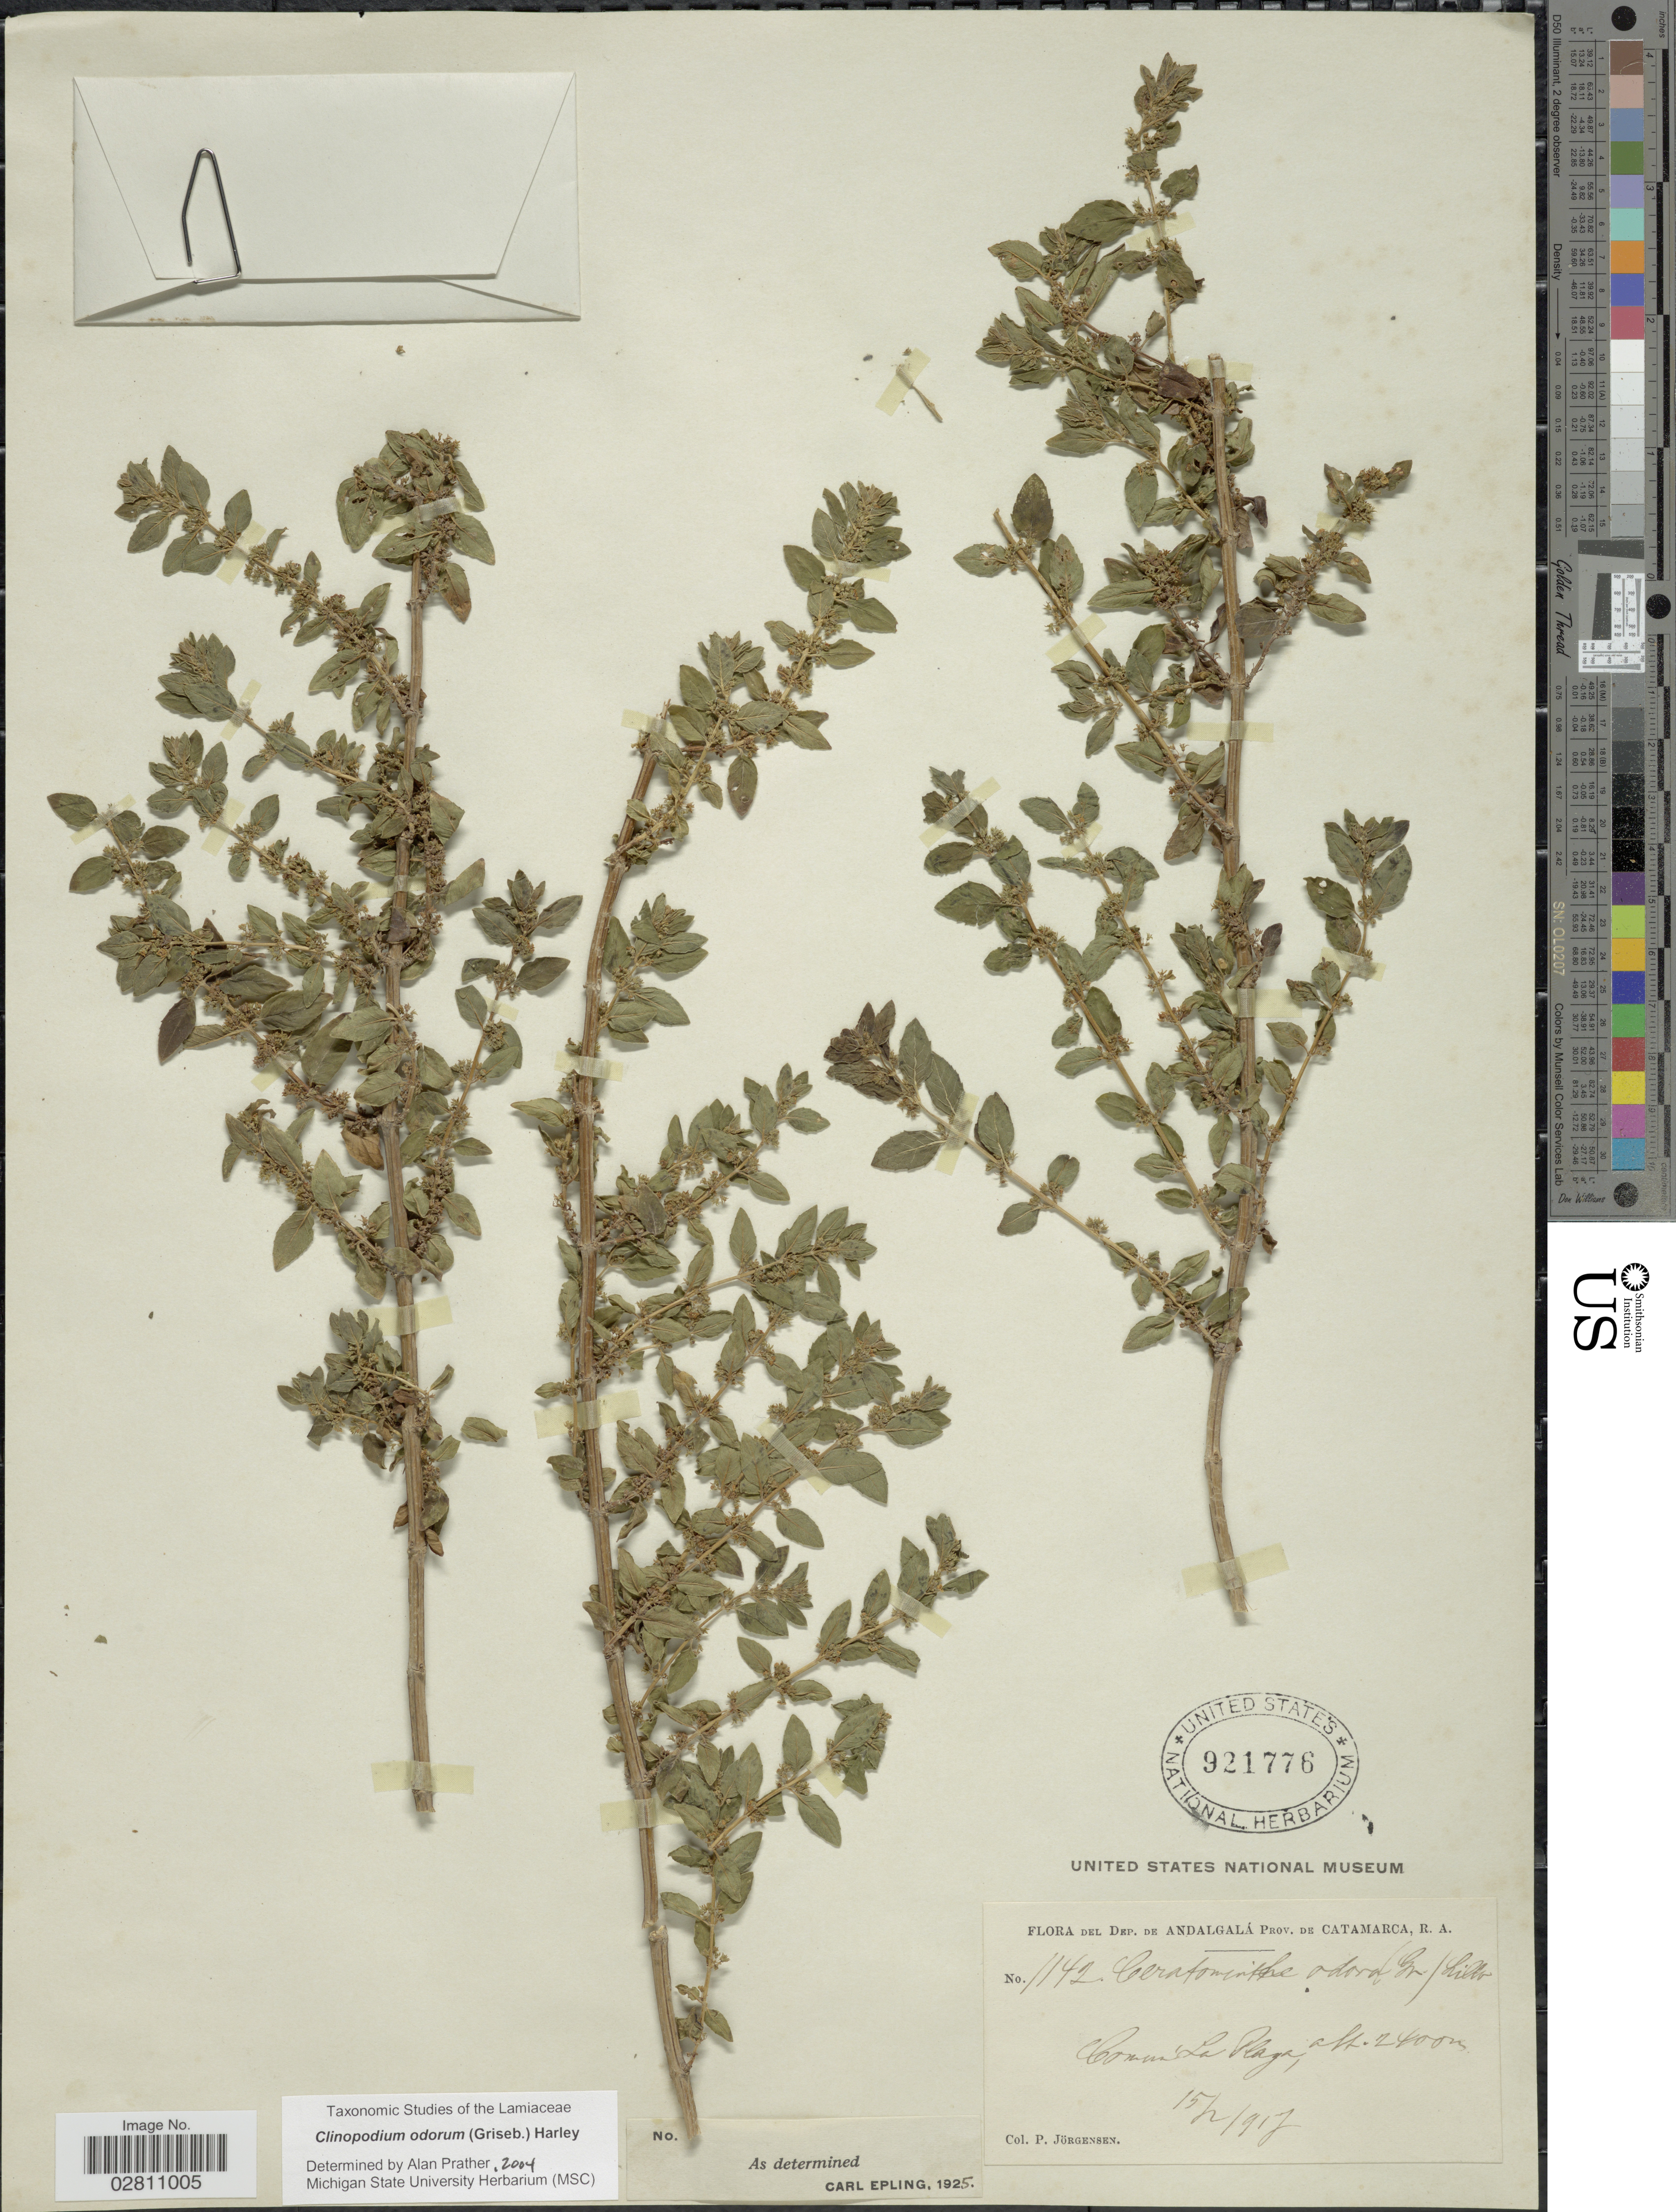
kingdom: Plantae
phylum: Tracheophyta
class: Magnoliopsida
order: Lamiales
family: Lamiaceae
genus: Clinopodium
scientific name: Clinopodium odorum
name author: (Griseb.) Harley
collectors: P. Jörgensen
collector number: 1142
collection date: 1917-02-15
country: Argentina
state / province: Catamarca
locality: Dep, de Andalgalá, Prov. de Catamarca, R.A., Comun La Plaga.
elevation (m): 2400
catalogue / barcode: US 921776